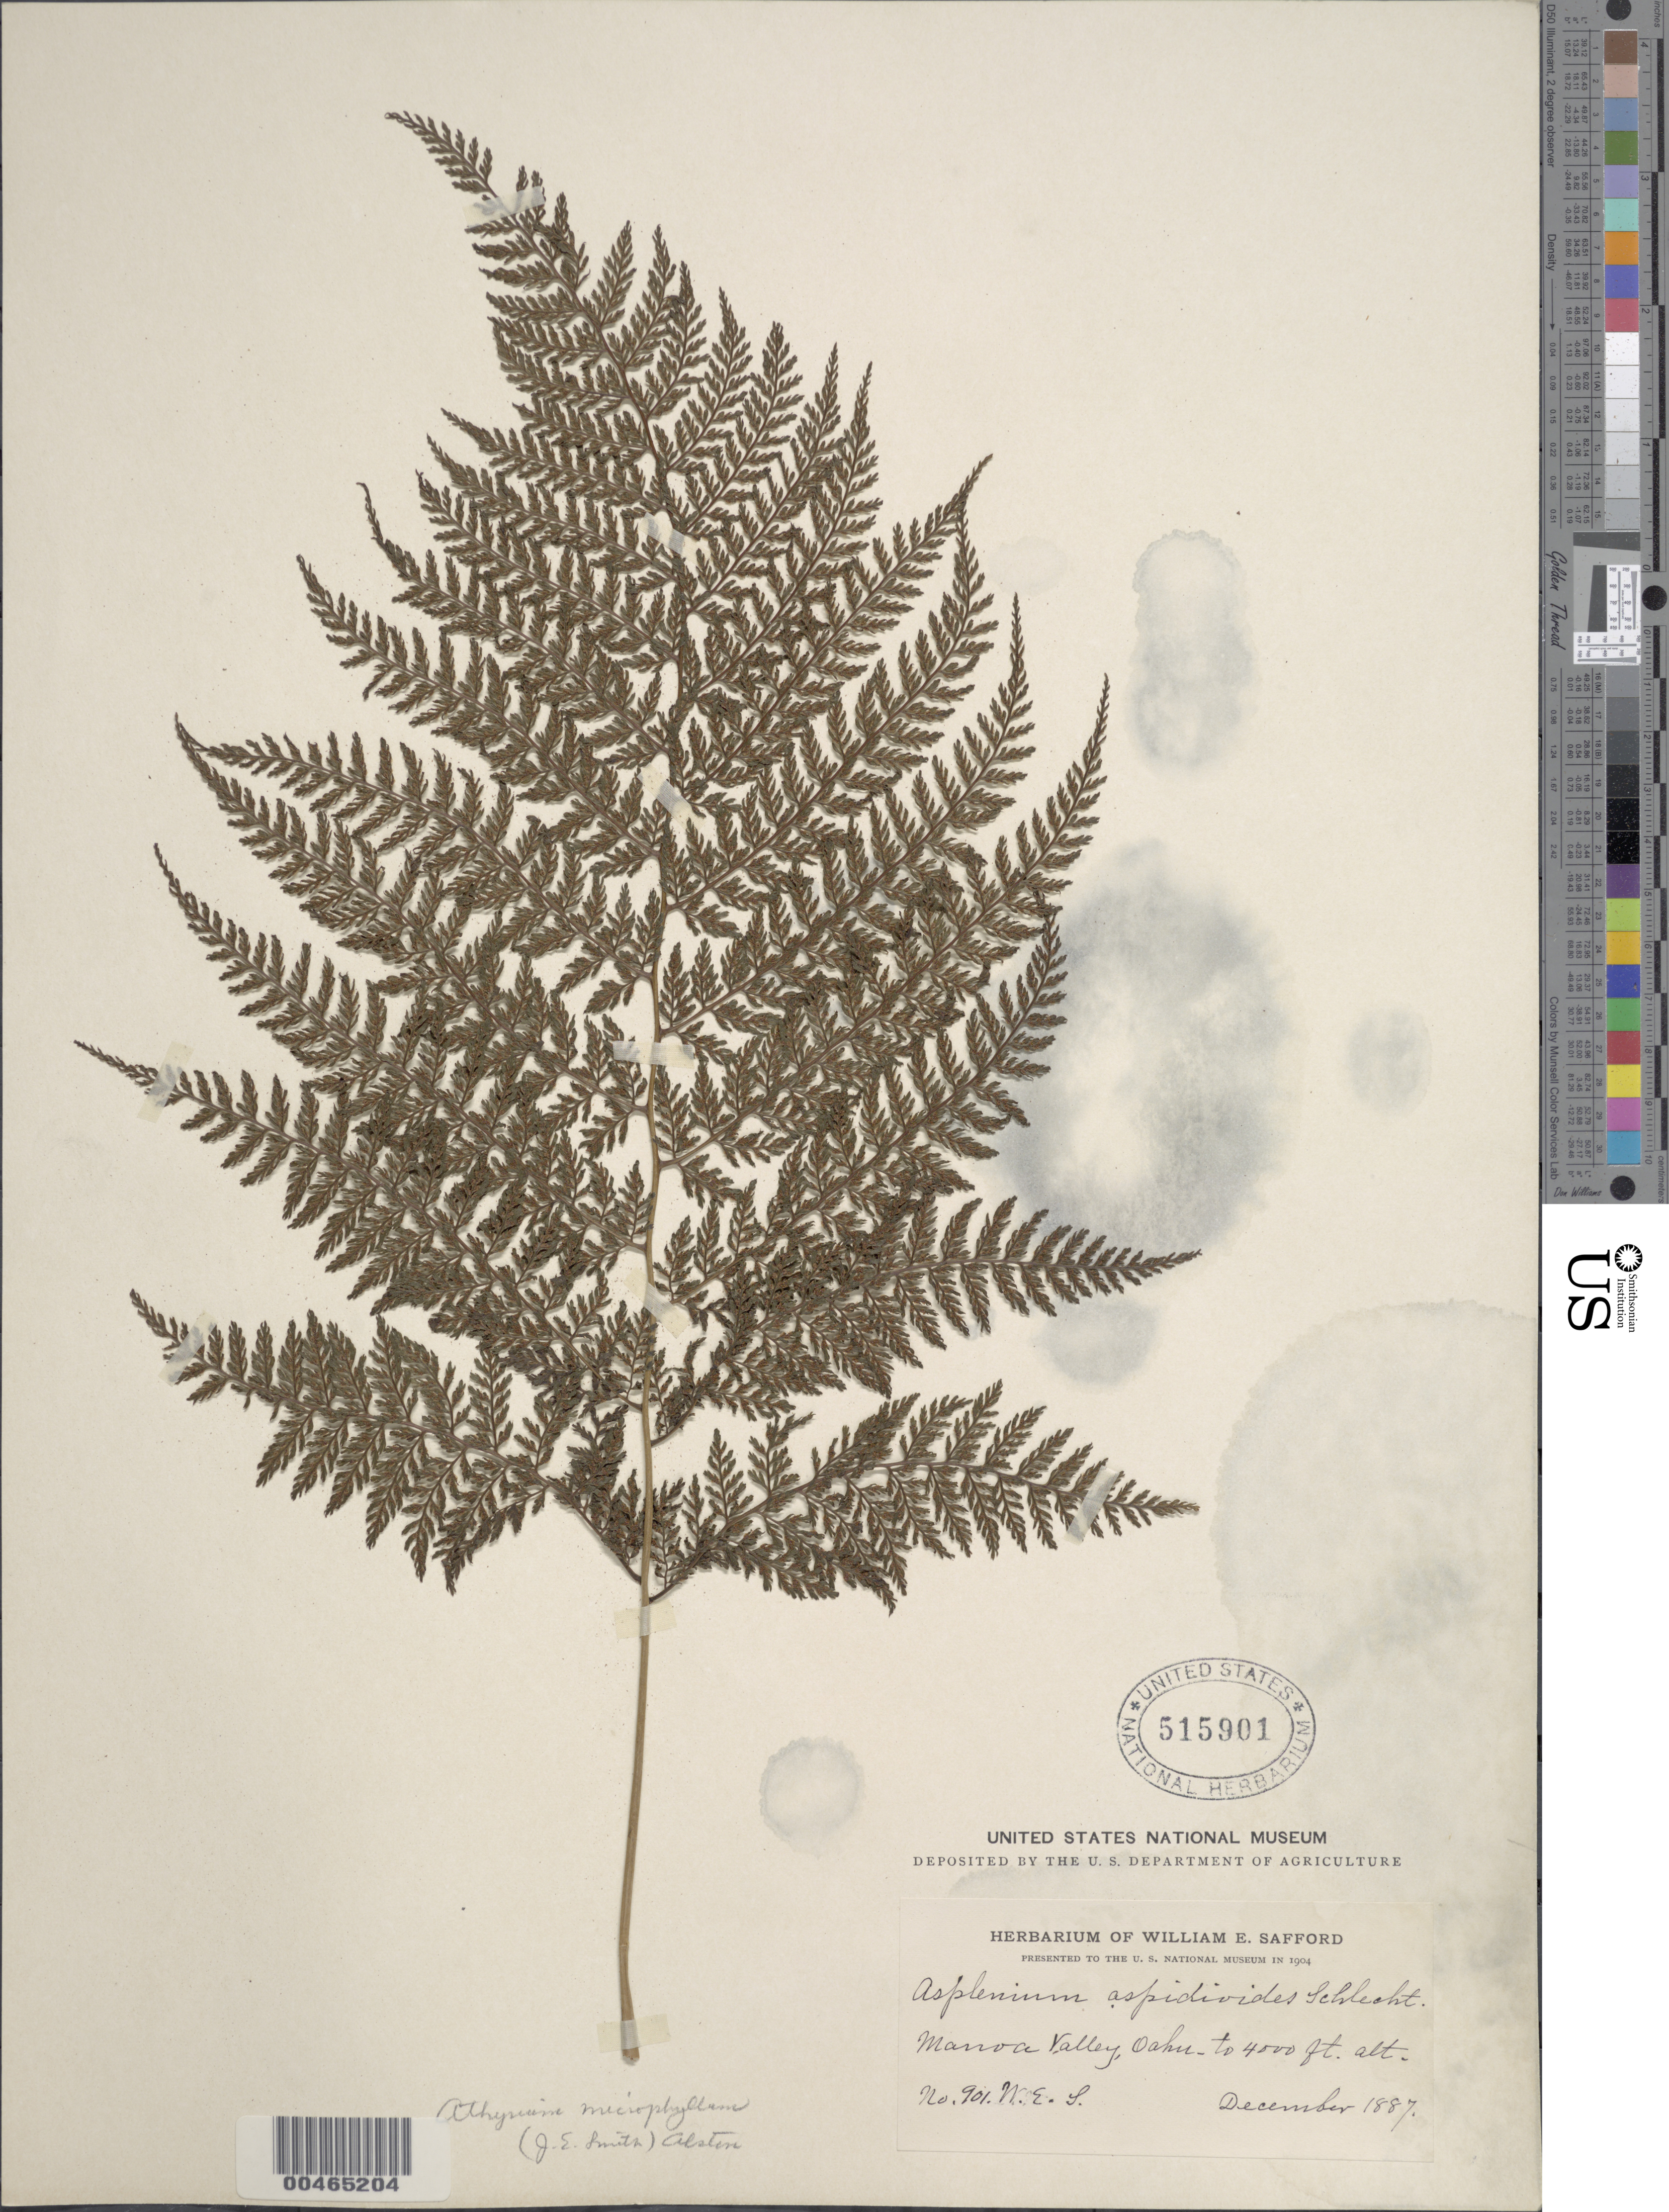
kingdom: Plantae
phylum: Tracheophyta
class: Polypodiopsida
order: Polypodiales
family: Athyriaceae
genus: Athyrium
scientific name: Athyrium microphyllum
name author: (Sm.) Alston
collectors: W. E. Safford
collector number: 901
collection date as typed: Dec 1887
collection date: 1887-12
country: United States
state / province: Hawaii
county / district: Honolulu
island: Oahu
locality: Manoa Valley, Oahu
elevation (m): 1219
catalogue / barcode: US 515901